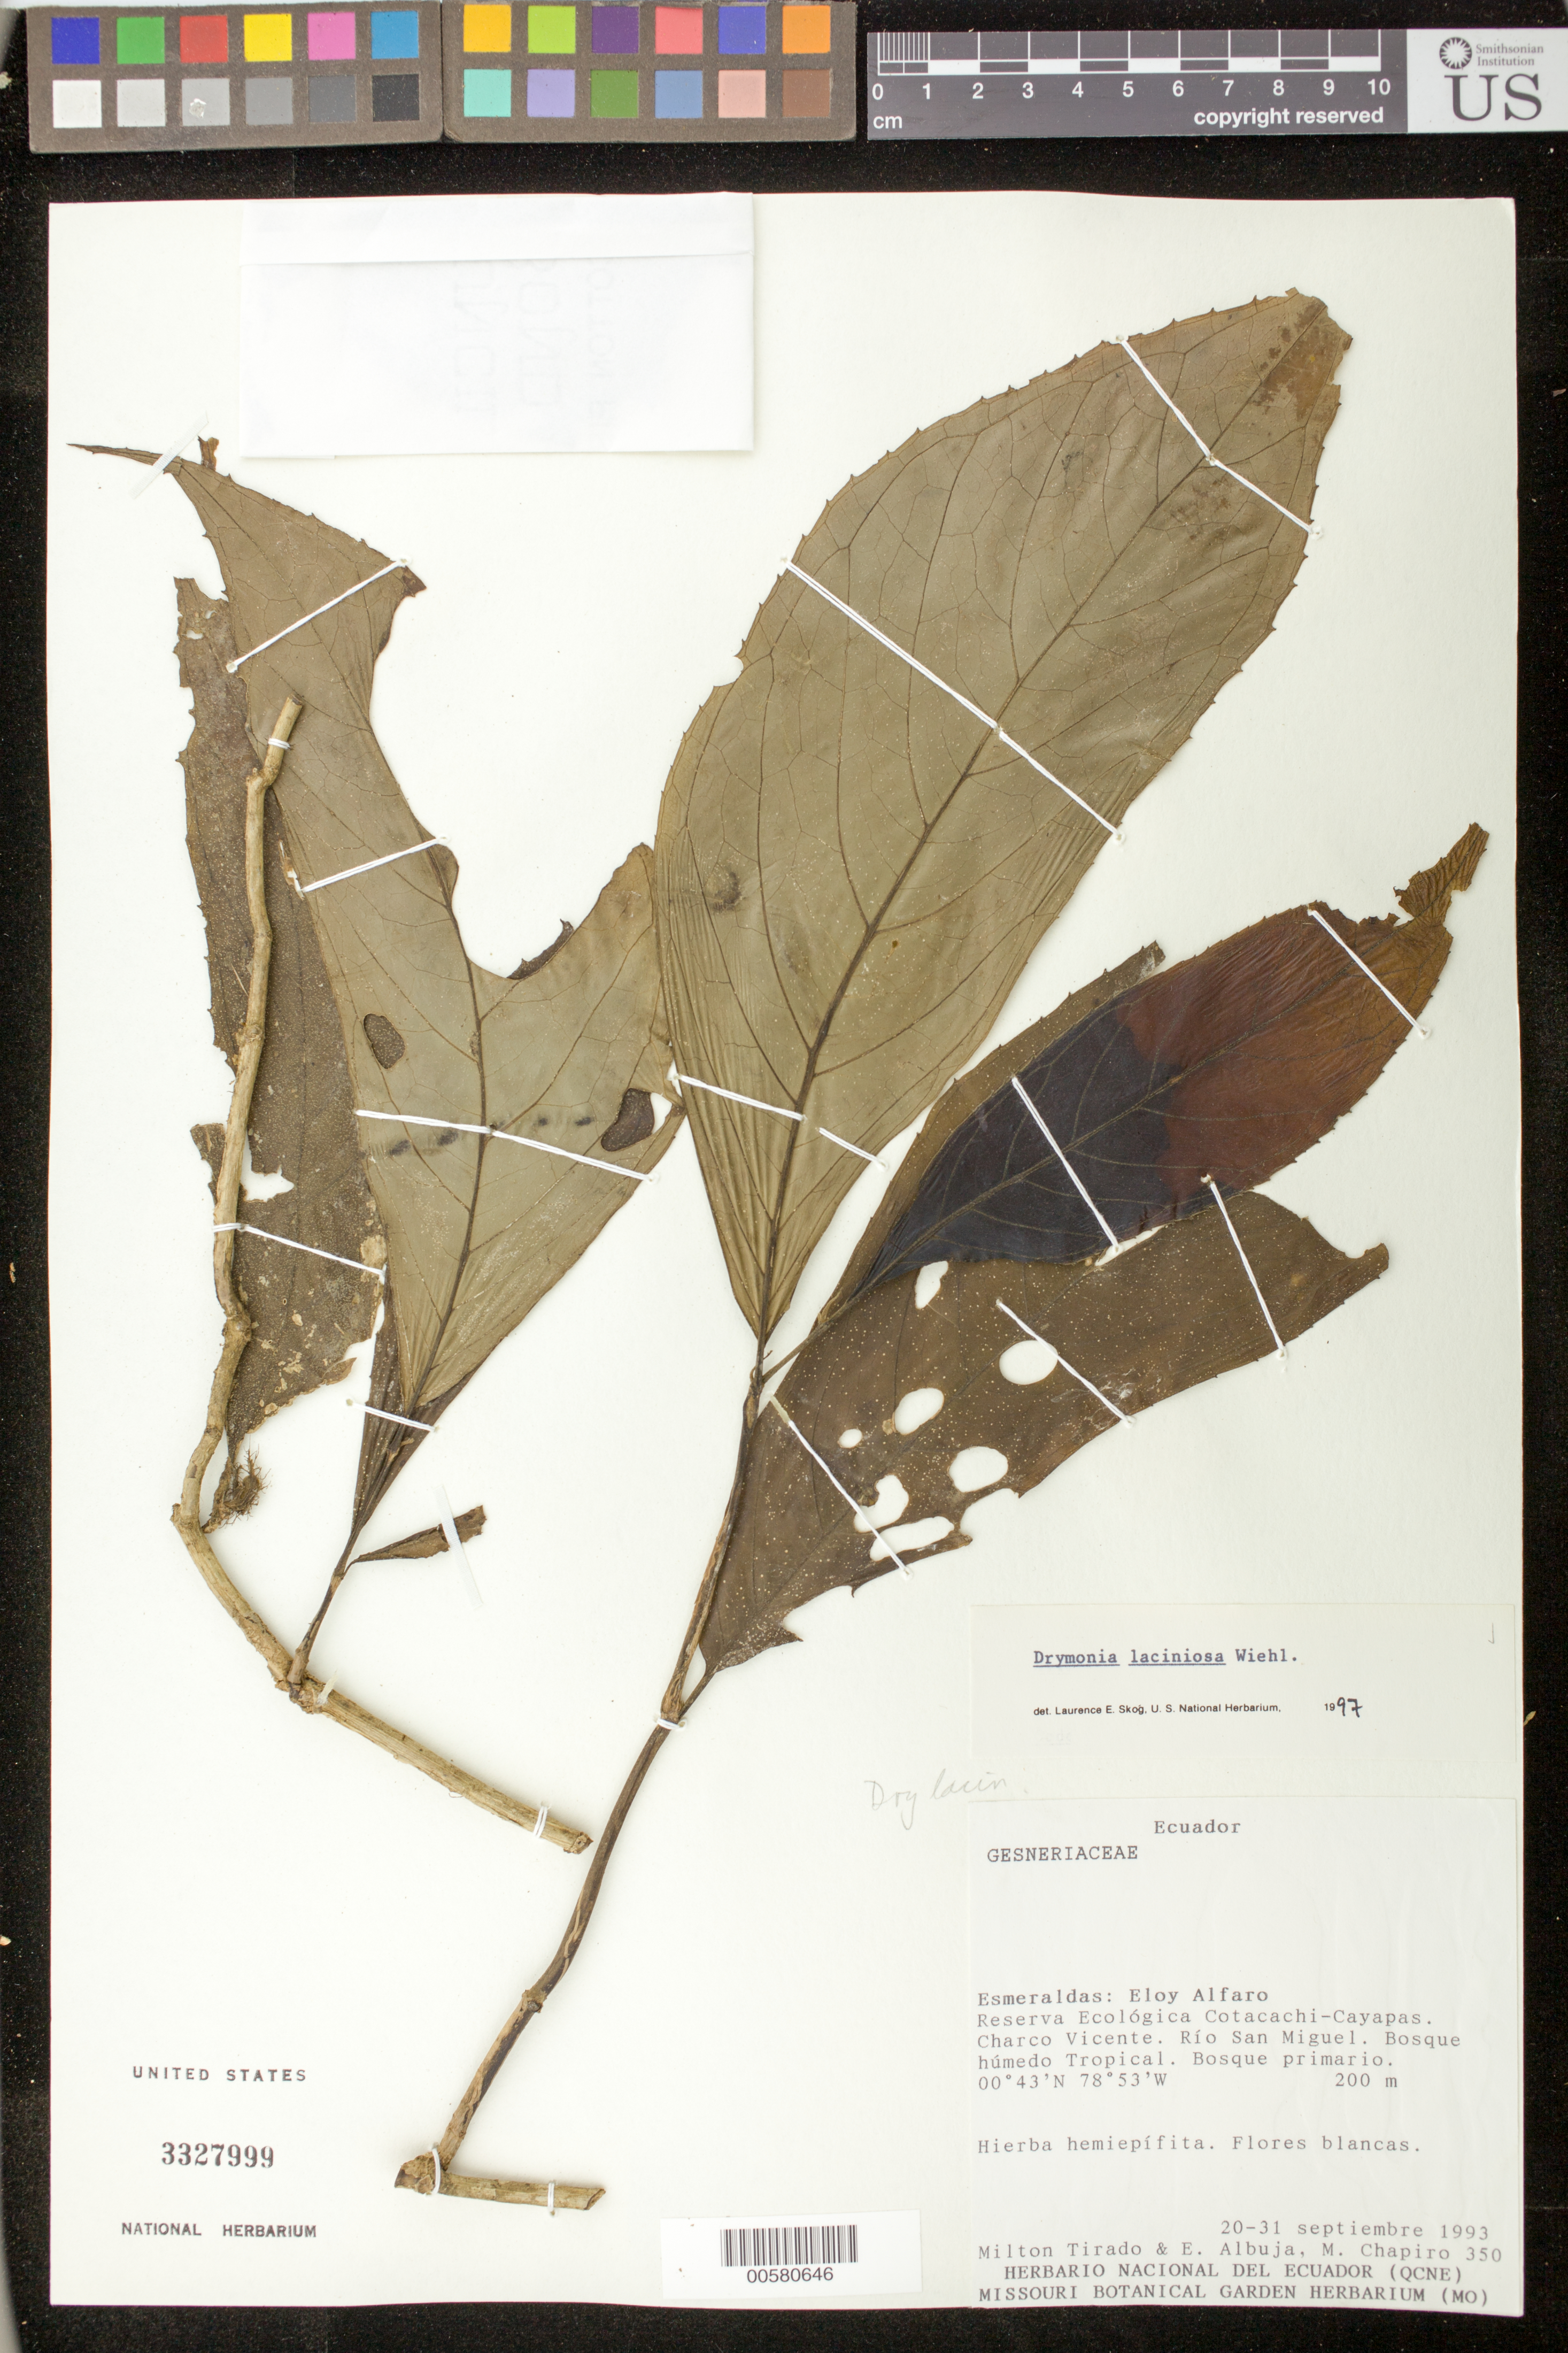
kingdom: Plantae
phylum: Tracheophyta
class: Magnoliopsida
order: Lamiales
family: Gesneriaceae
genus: Drymonia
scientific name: Drymonia laciniosa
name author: Wiehler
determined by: Skog, Laurence E.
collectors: M. Tirado, E. Albuja & M. Chapiro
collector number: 350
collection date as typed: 20-30 Sep 1993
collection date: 1993-09-20/1993-09-30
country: Ecuador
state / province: Esmeraldas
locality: Eloy Alfaro. Reserva Ecológica Cotacachi-Cayapas; Charco Vicente, Río San Miguel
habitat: Bosque húmedo tropical; bosque primario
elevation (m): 200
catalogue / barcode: US 3327999